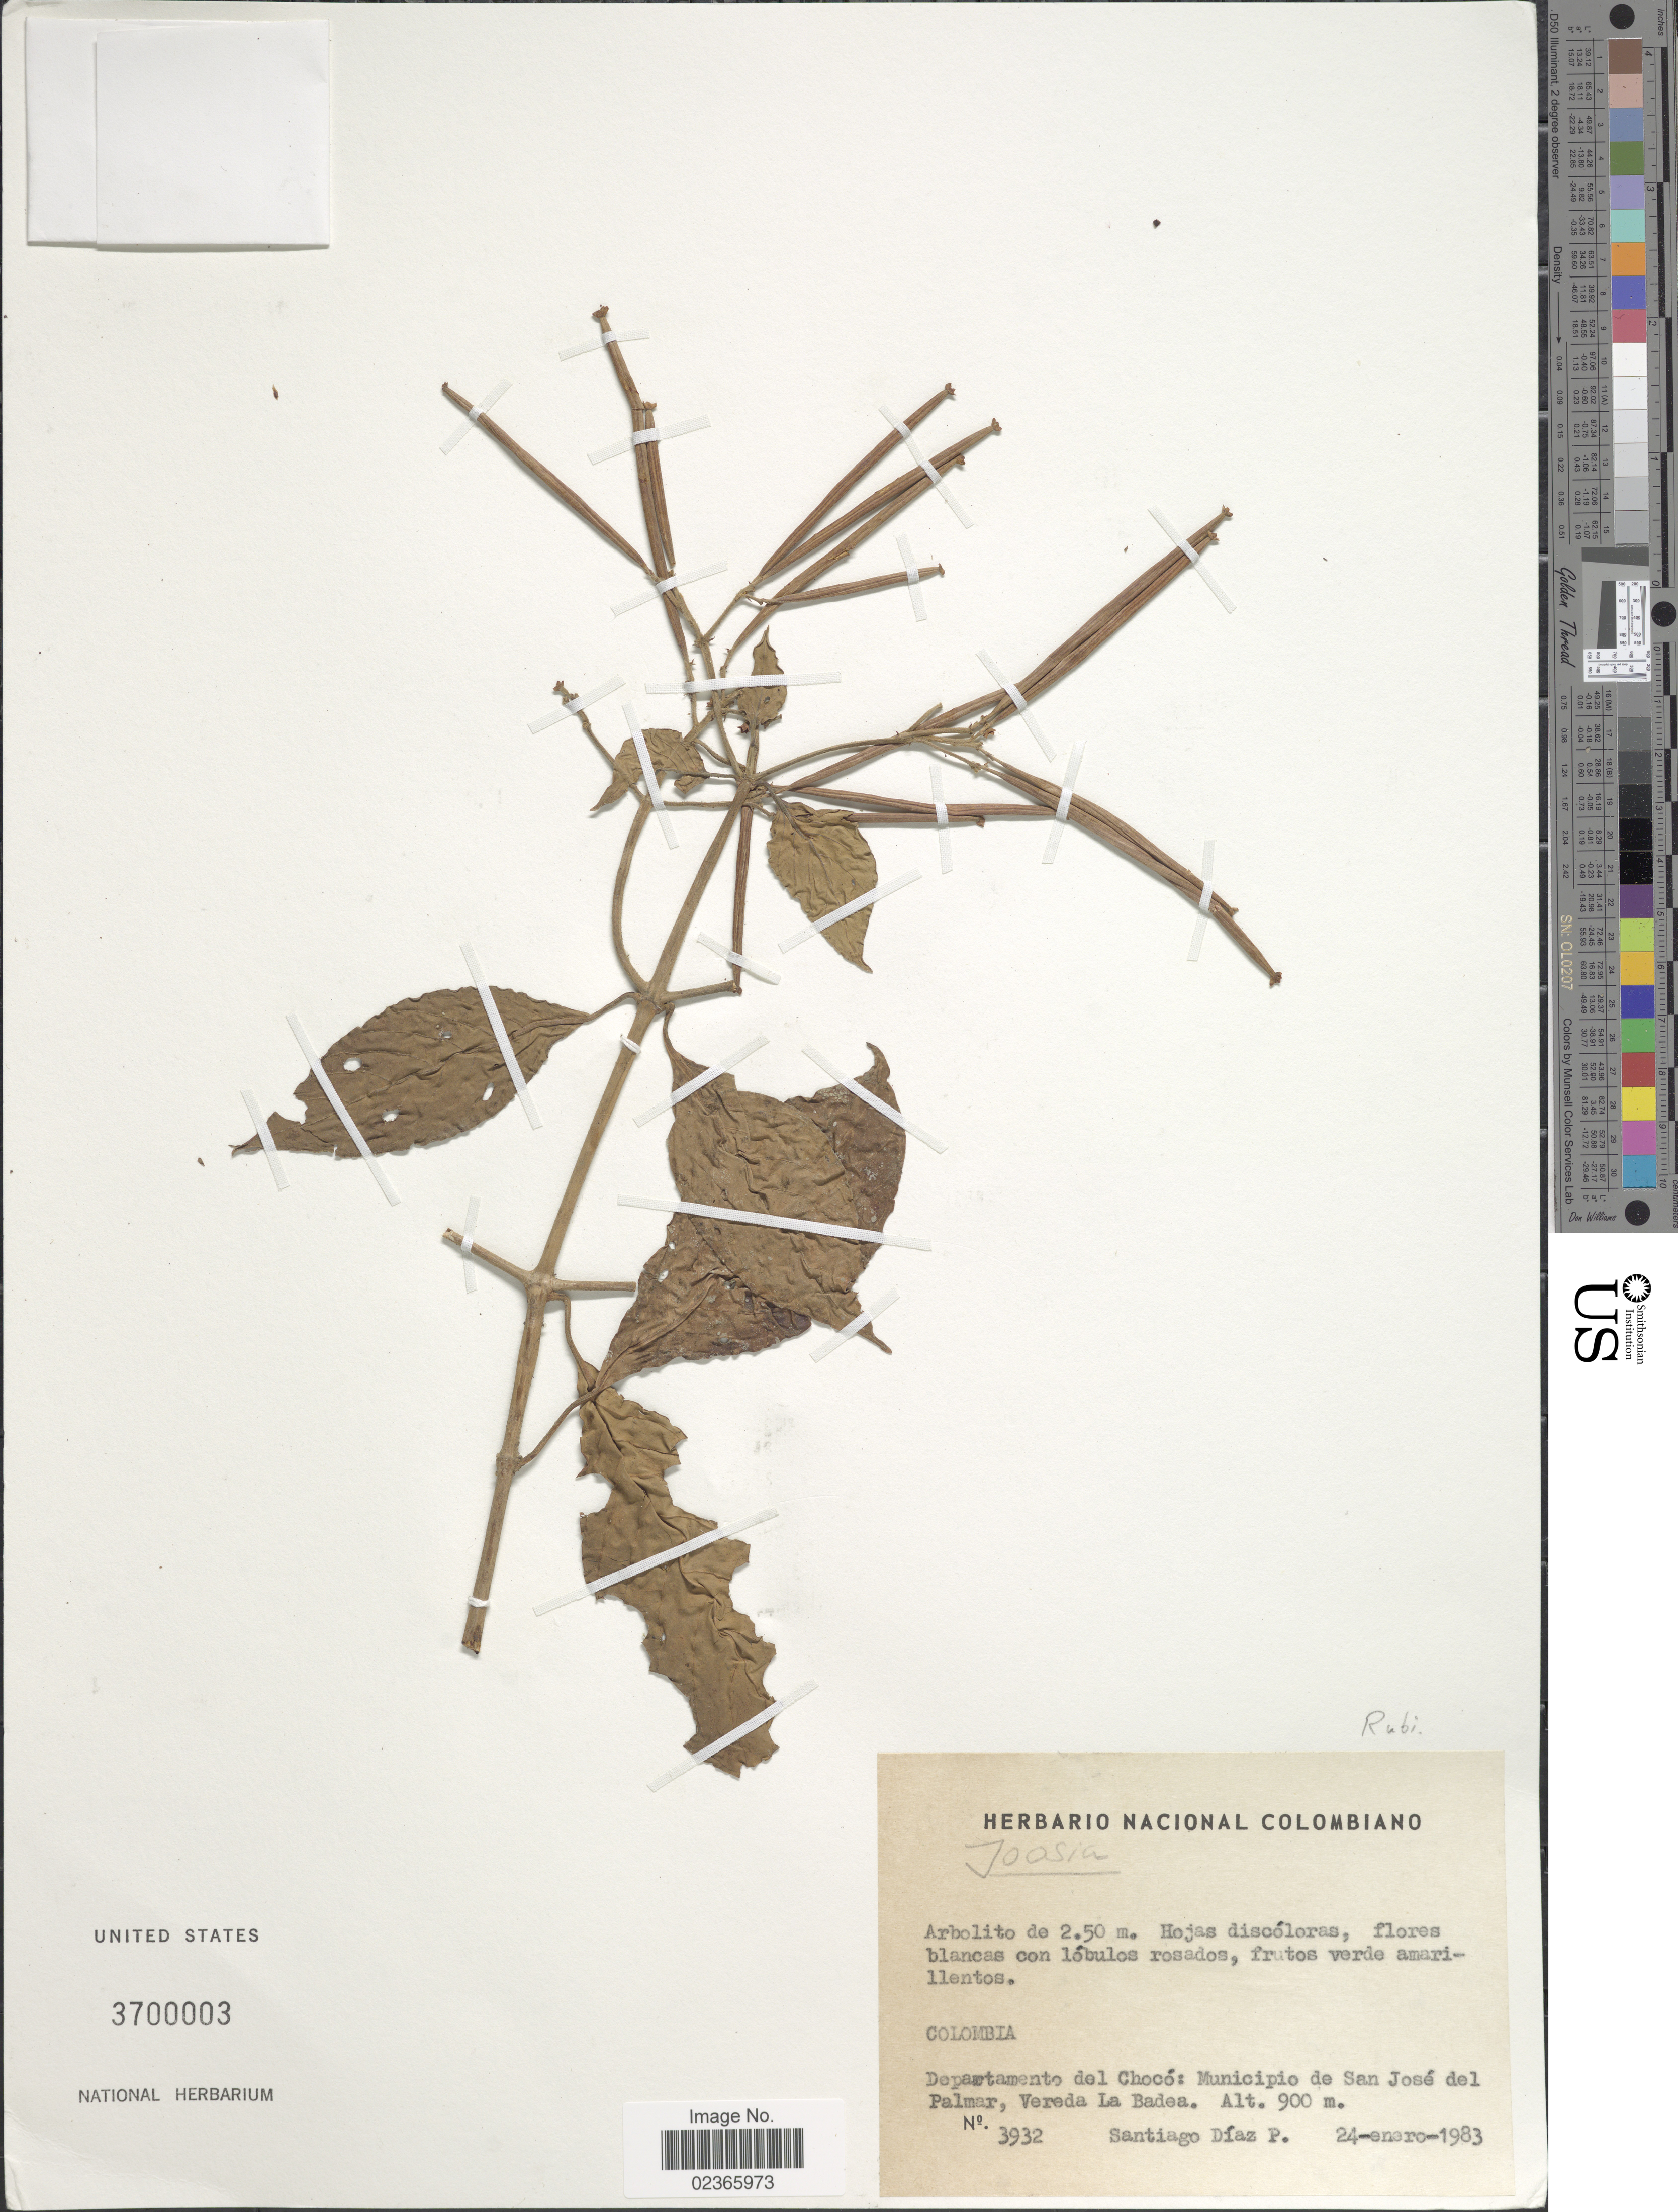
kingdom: Plantae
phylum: Tracheophyta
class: Magnoliopsida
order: Gentianales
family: Rubiaceae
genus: Joosia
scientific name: Joosia sp.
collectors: S. Diaz P.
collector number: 3932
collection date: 1983-01-24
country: Colombia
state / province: Chocó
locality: Colombia, Departamento del Choco: Municipio de San Jose del Palmar, Verede La Badea.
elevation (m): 900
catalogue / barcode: US 3700003